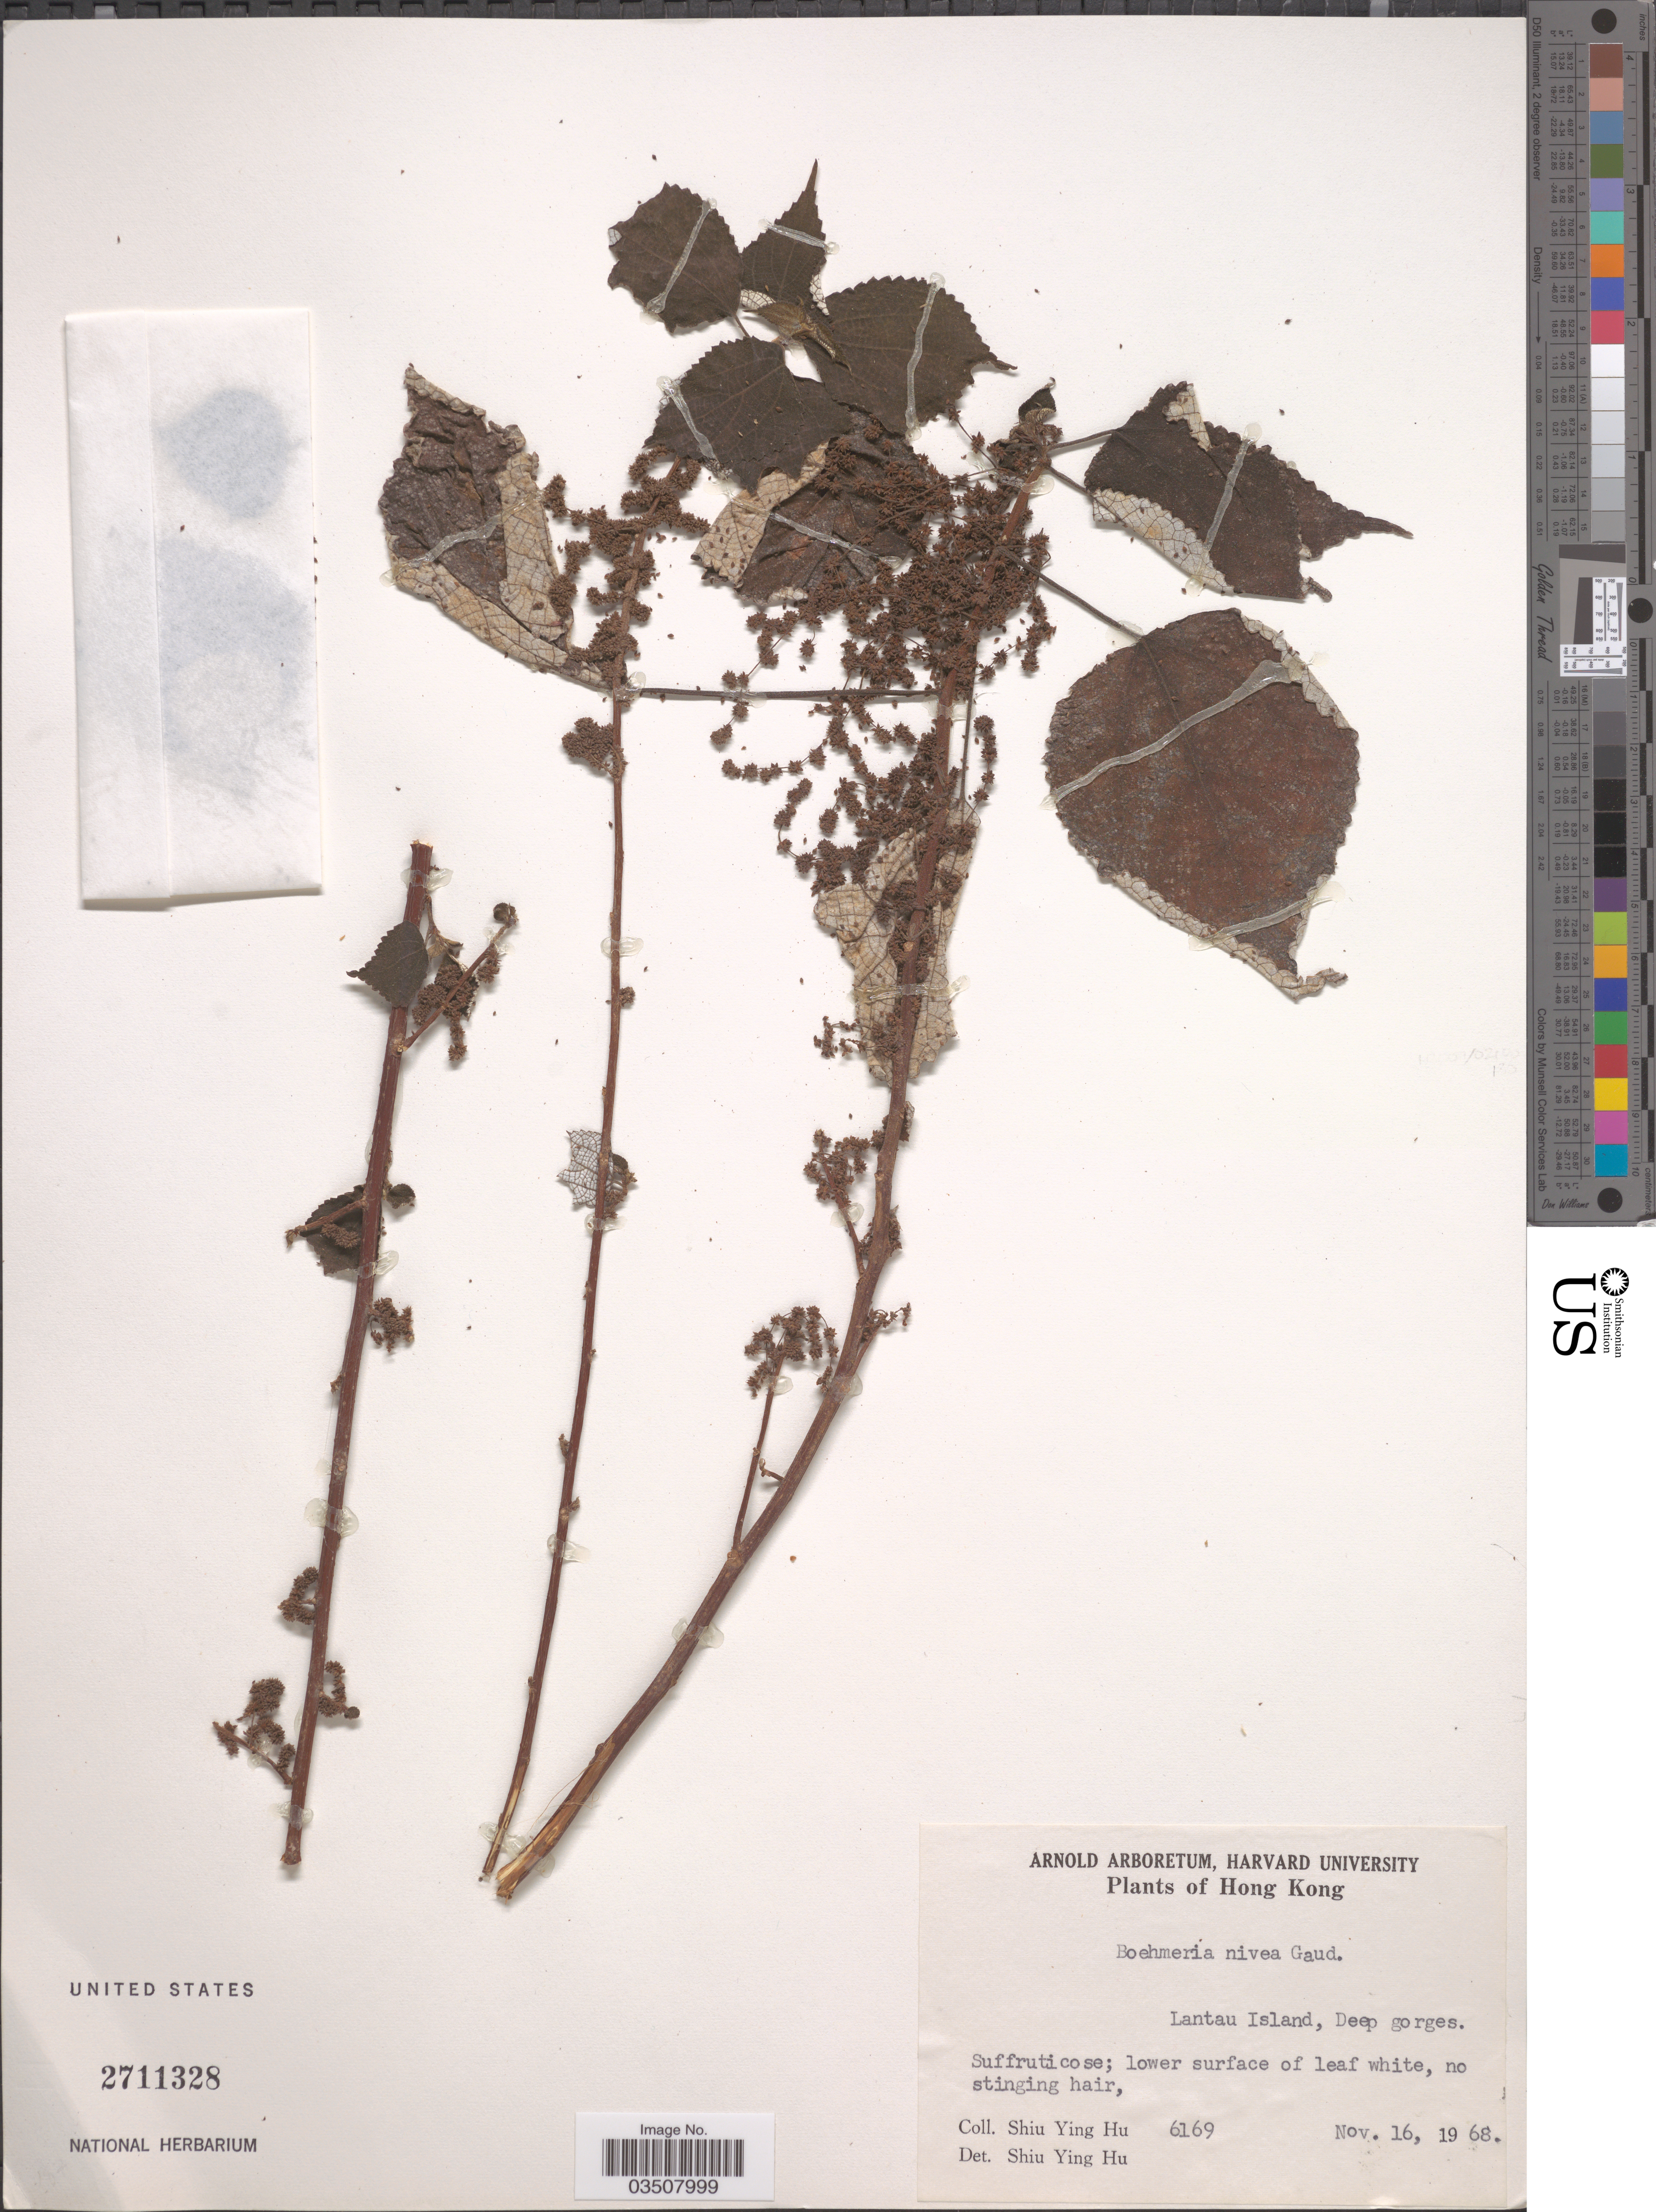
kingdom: Plantae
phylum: Tracheophyta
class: Magnoliopsida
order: Rosales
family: Urticaceae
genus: Boehmeria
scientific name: Boehmeria nivea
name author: (L.) Gaudich.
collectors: S. Y. Hu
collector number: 6169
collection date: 1968-11-16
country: China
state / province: Hong Kong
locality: Lantau Island, Deep gorges.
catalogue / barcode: US 2711328